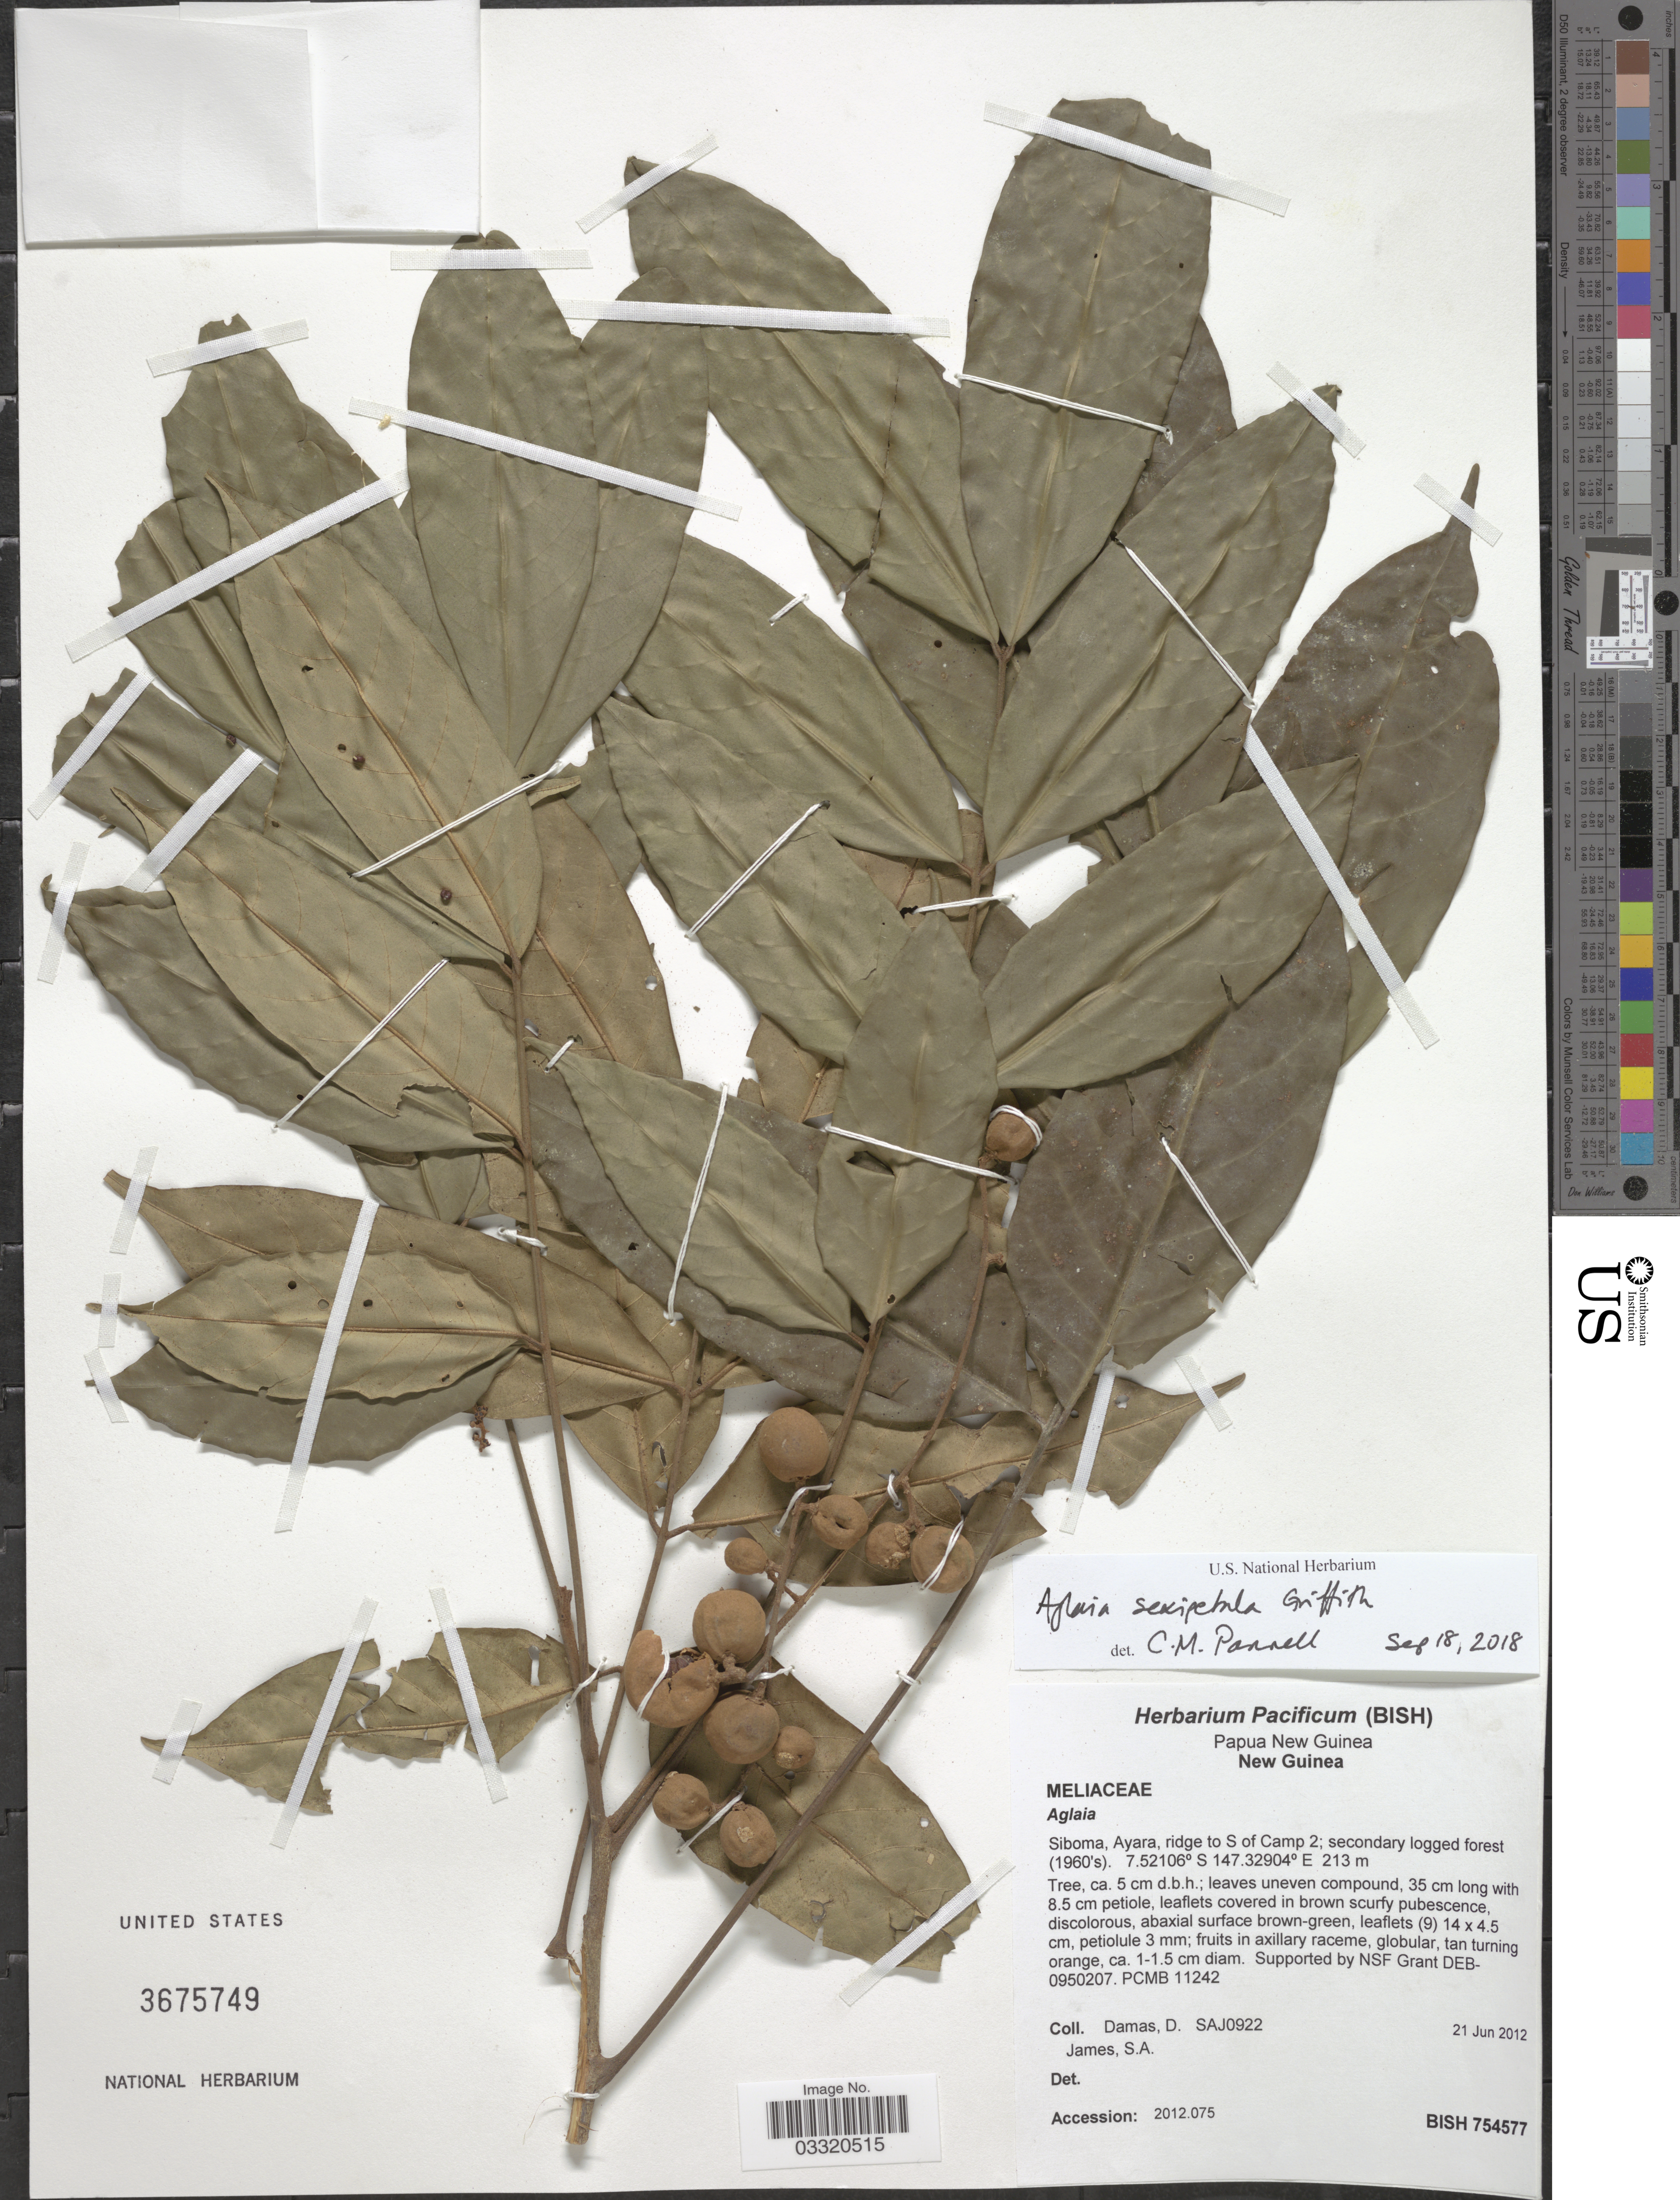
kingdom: Plantae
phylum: Tracheophyta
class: Magnoliopsida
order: Sapindales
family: Meliaceae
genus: Aglaia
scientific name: Aglaia sexipetala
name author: Griff.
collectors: D. Damas & S. James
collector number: SAJ0922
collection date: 2012-06-21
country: Papua New Guinea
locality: New Guinea. Siboma, Ayra, ridge to S of Camp.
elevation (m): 213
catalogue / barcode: US 3675749